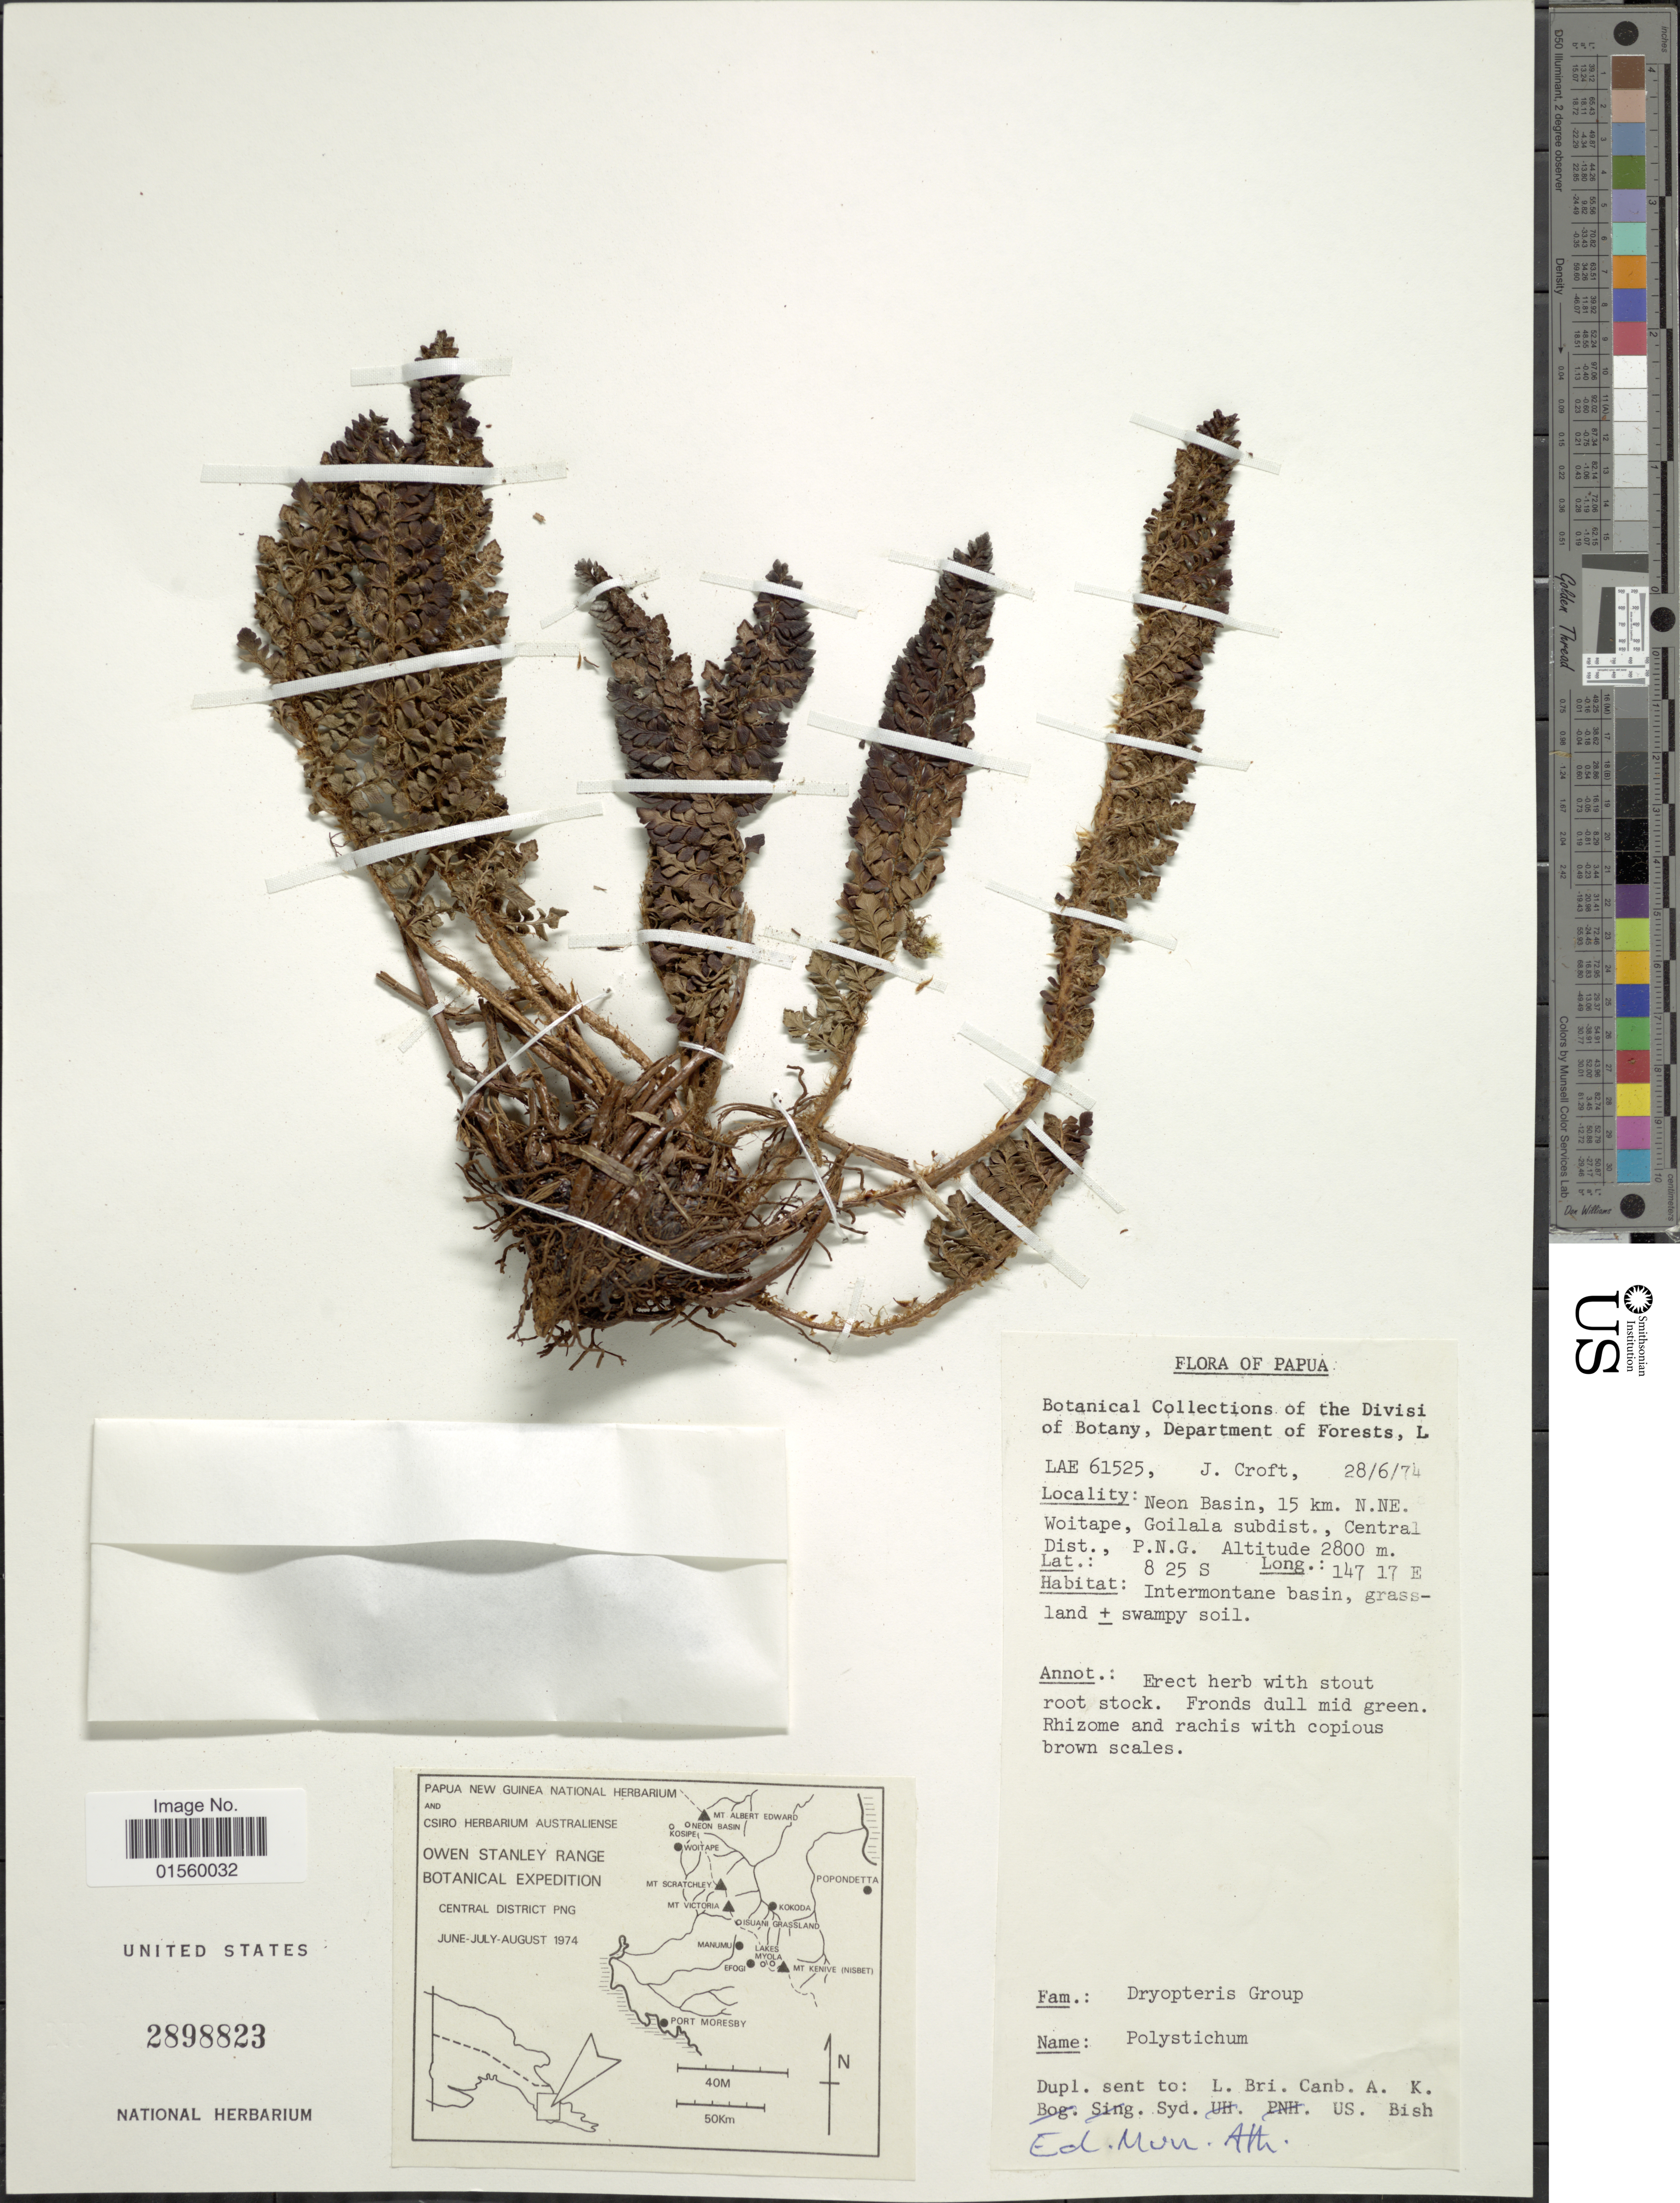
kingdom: Plantae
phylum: Tracheophyta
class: Polypodiopsida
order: Polypodiales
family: Dryopteridaceae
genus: Polystichum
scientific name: Polystichum sp.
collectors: J. Croft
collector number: LAE61525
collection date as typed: Transcribed d/m/y: 28/6/74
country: Papua New Guinea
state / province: Central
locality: Papua, Nenon Basin, 15 km. N.N.E. Woitape, Goilala subdist., Central Dist., P.N.G.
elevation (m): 2800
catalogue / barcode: US 2898823